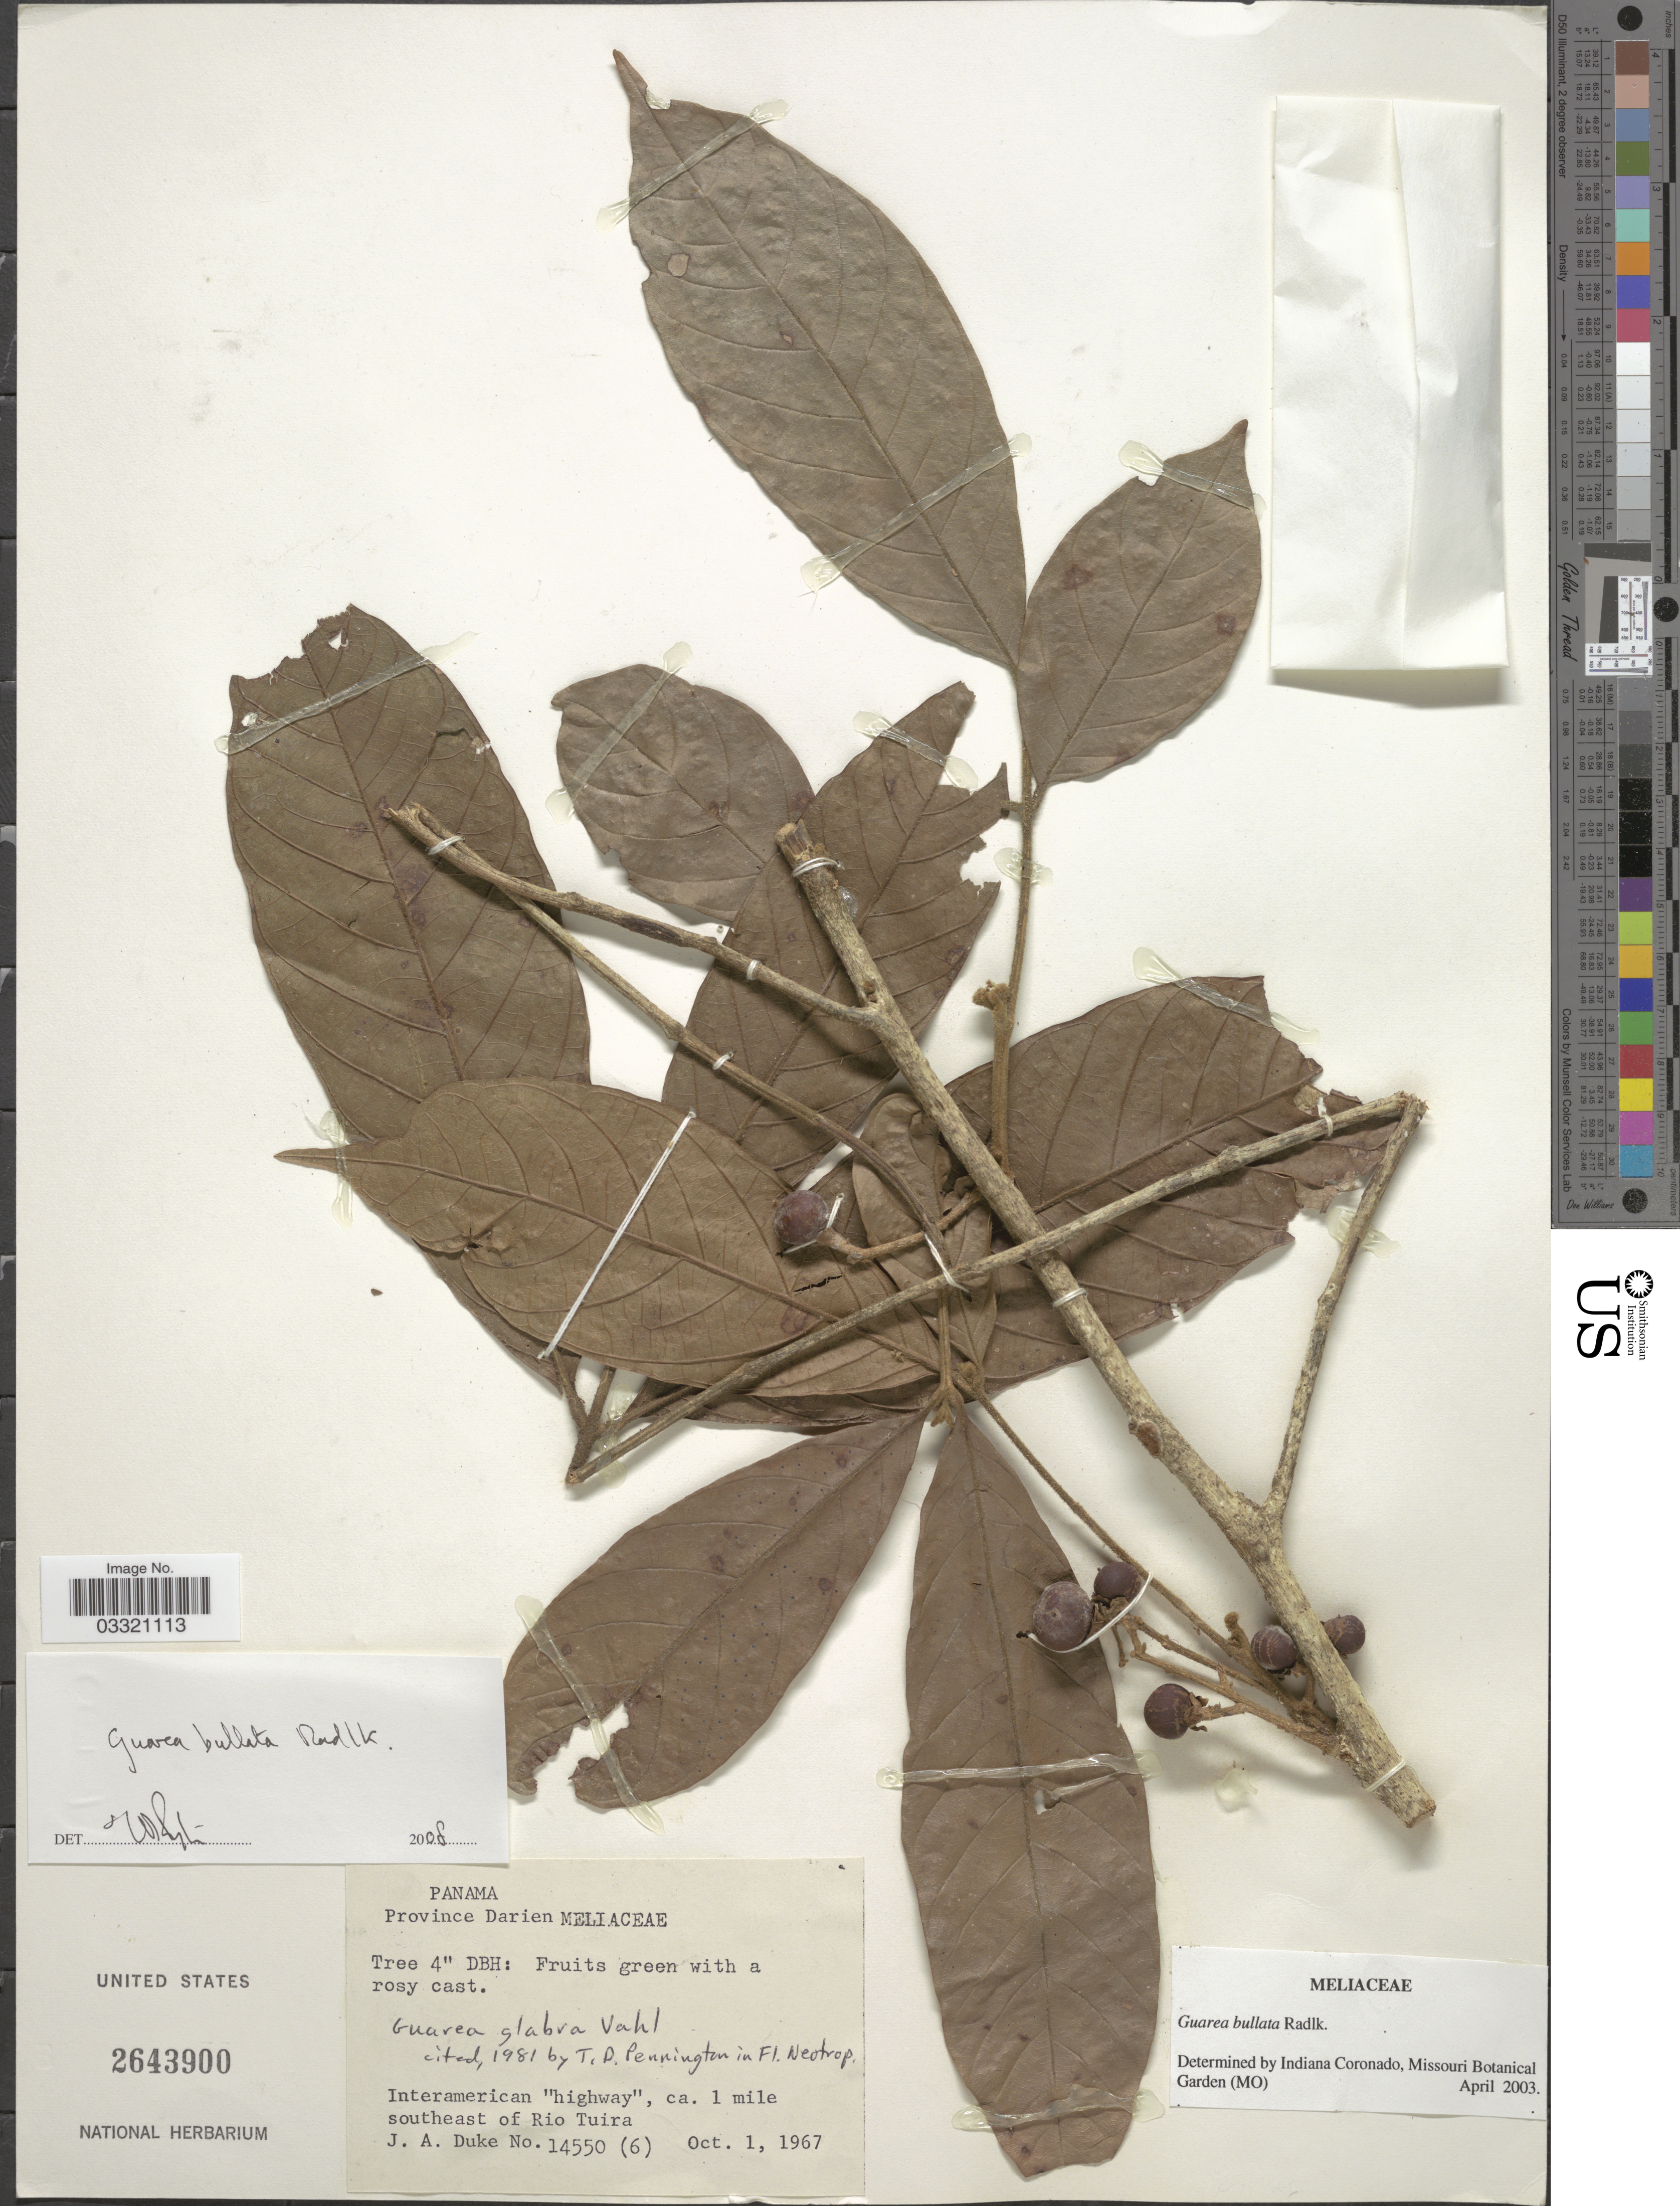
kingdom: Plantae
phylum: Tracheophyta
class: Magnoliopsida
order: Sapindales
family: Meliaceae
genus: Guarea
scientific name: Guarea bullata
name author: Radlk.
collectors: J. A. Duke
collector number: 14550(6)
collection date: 1967-10-01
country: Panama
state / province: Darién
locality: Interamerican "highway", ca. 1 mile southeast of Rio Tuira.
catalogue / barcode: US 2643900